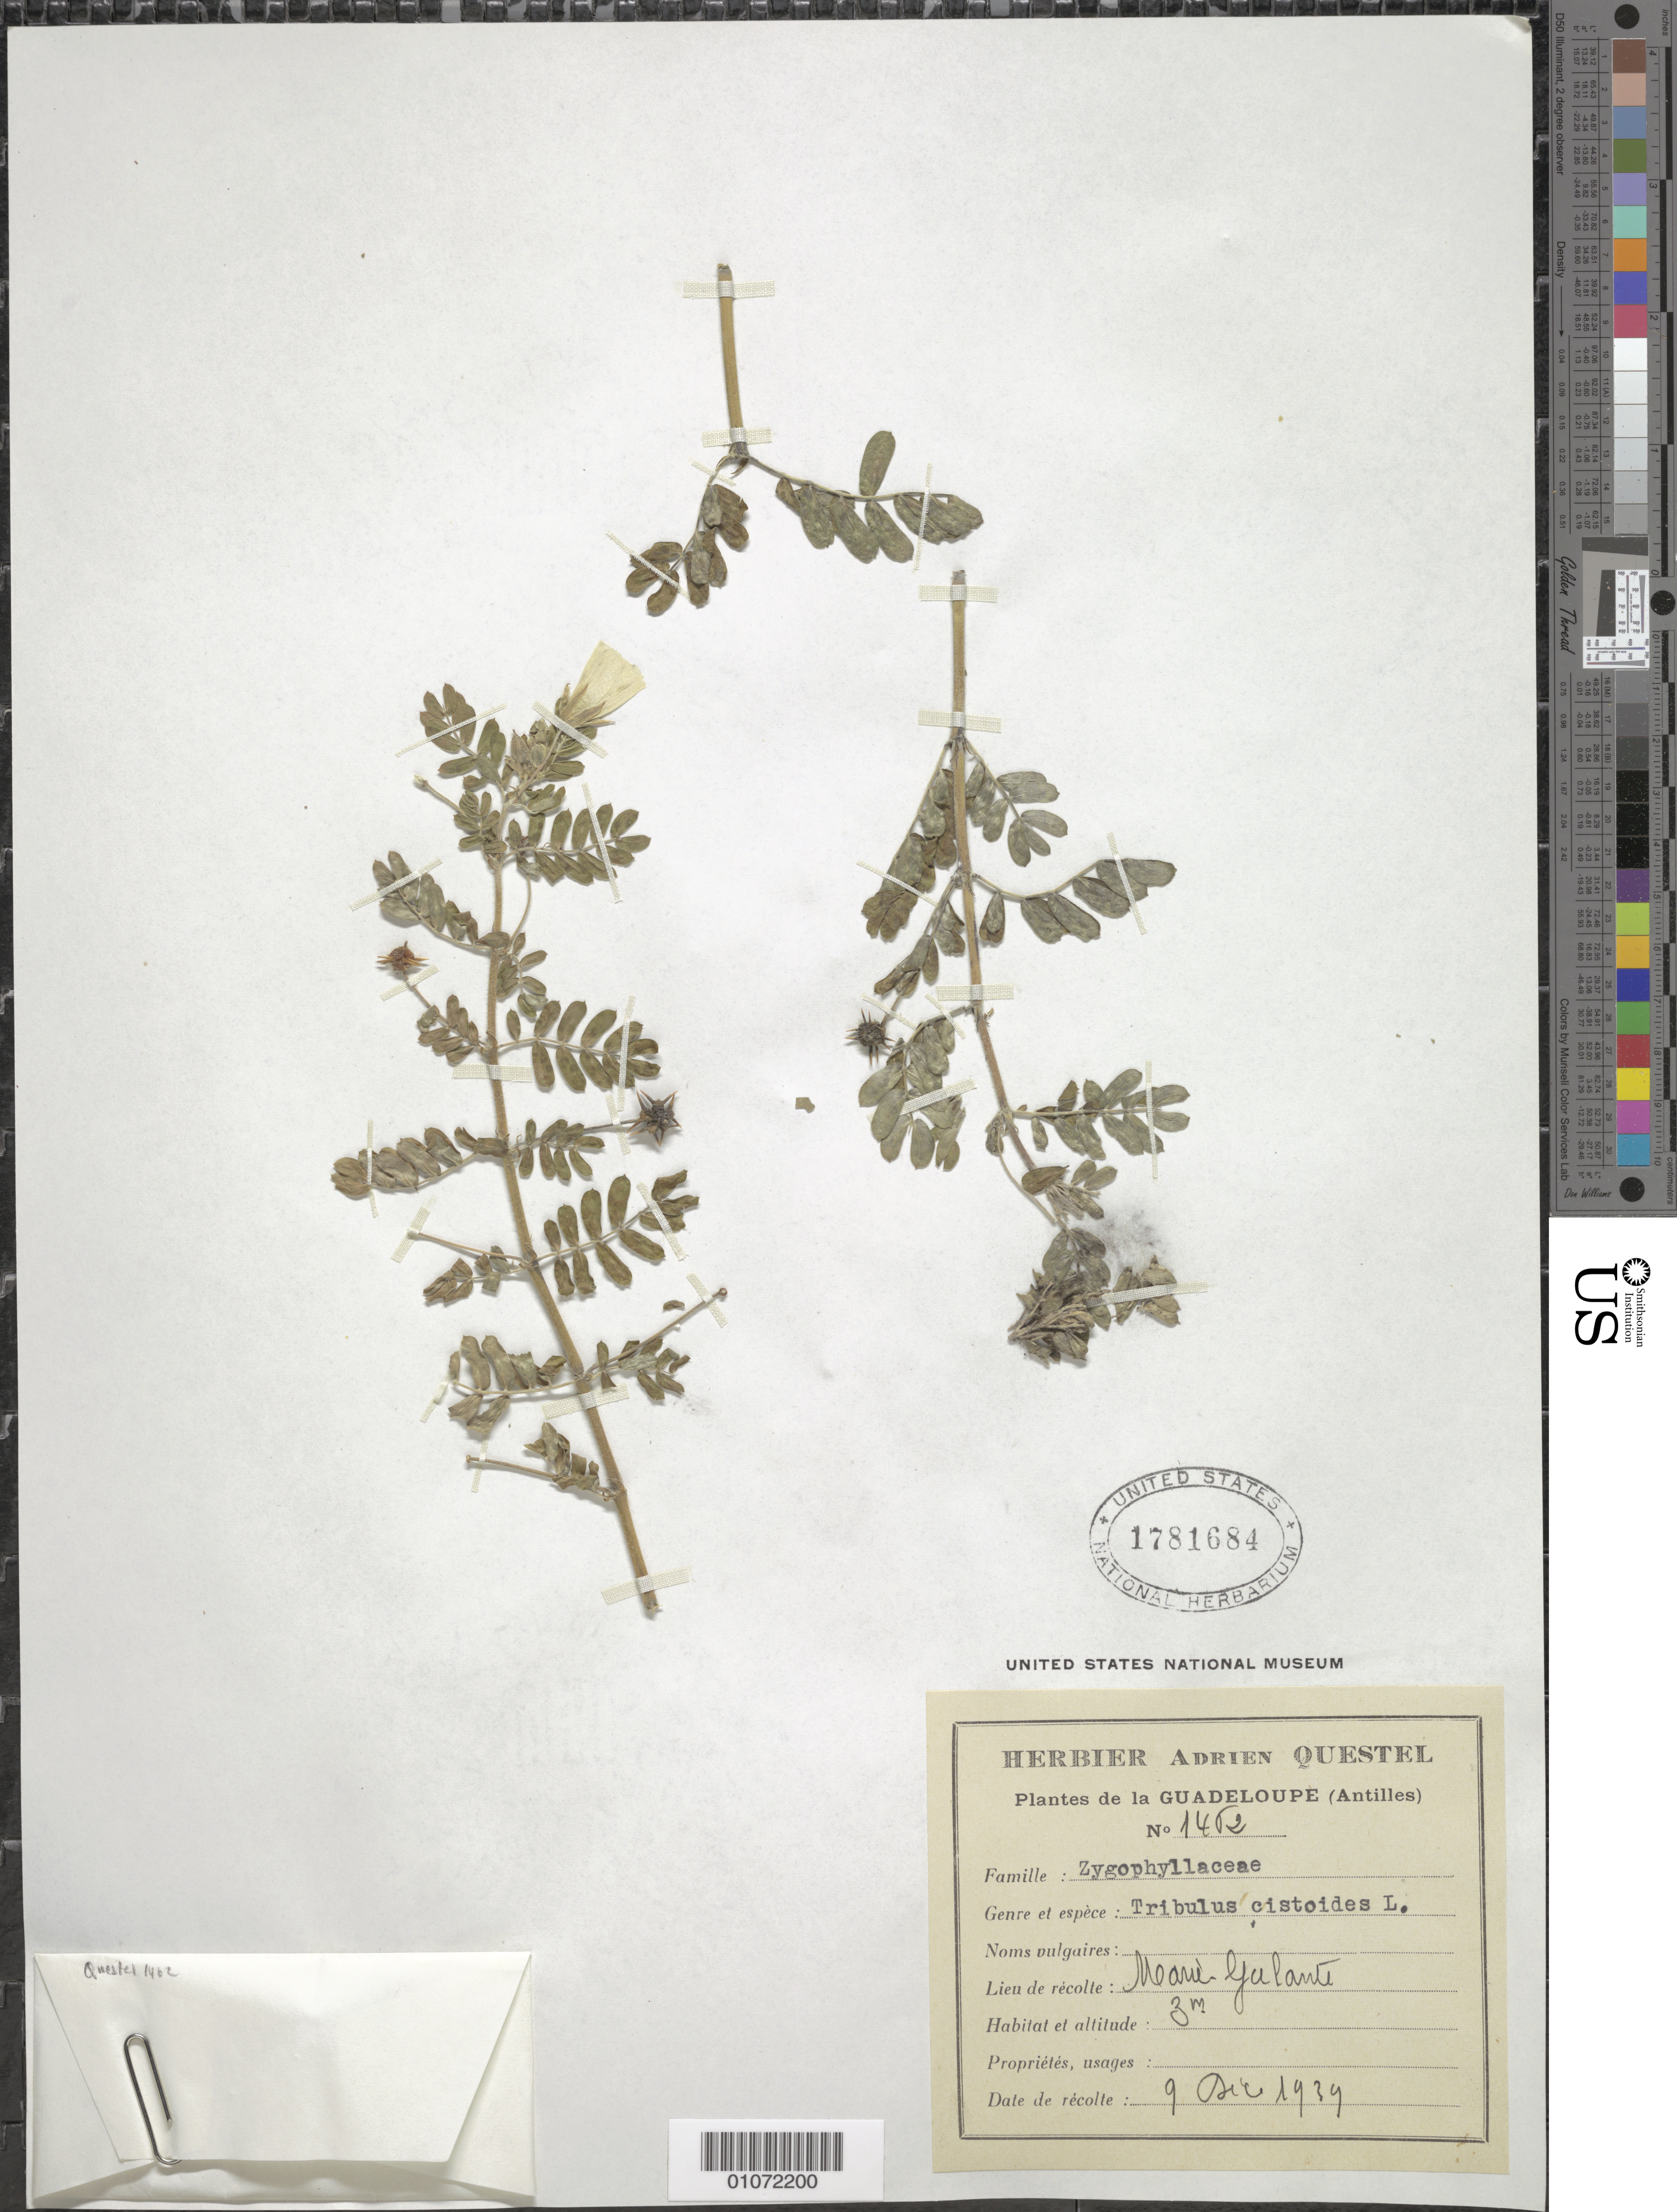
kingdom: Plantae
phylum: Tracheophyta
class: Magnoliopsida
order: Zygophyllales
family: Zygophyllaceae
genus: Tribulus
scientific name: Tribulus cistoides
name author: L.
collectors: A. Questel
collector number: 1462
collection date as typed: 09 Dec 1939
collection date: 1939-12-09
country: Guadeloupe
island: Marie Galante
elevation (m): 3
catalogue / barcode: US 1781684